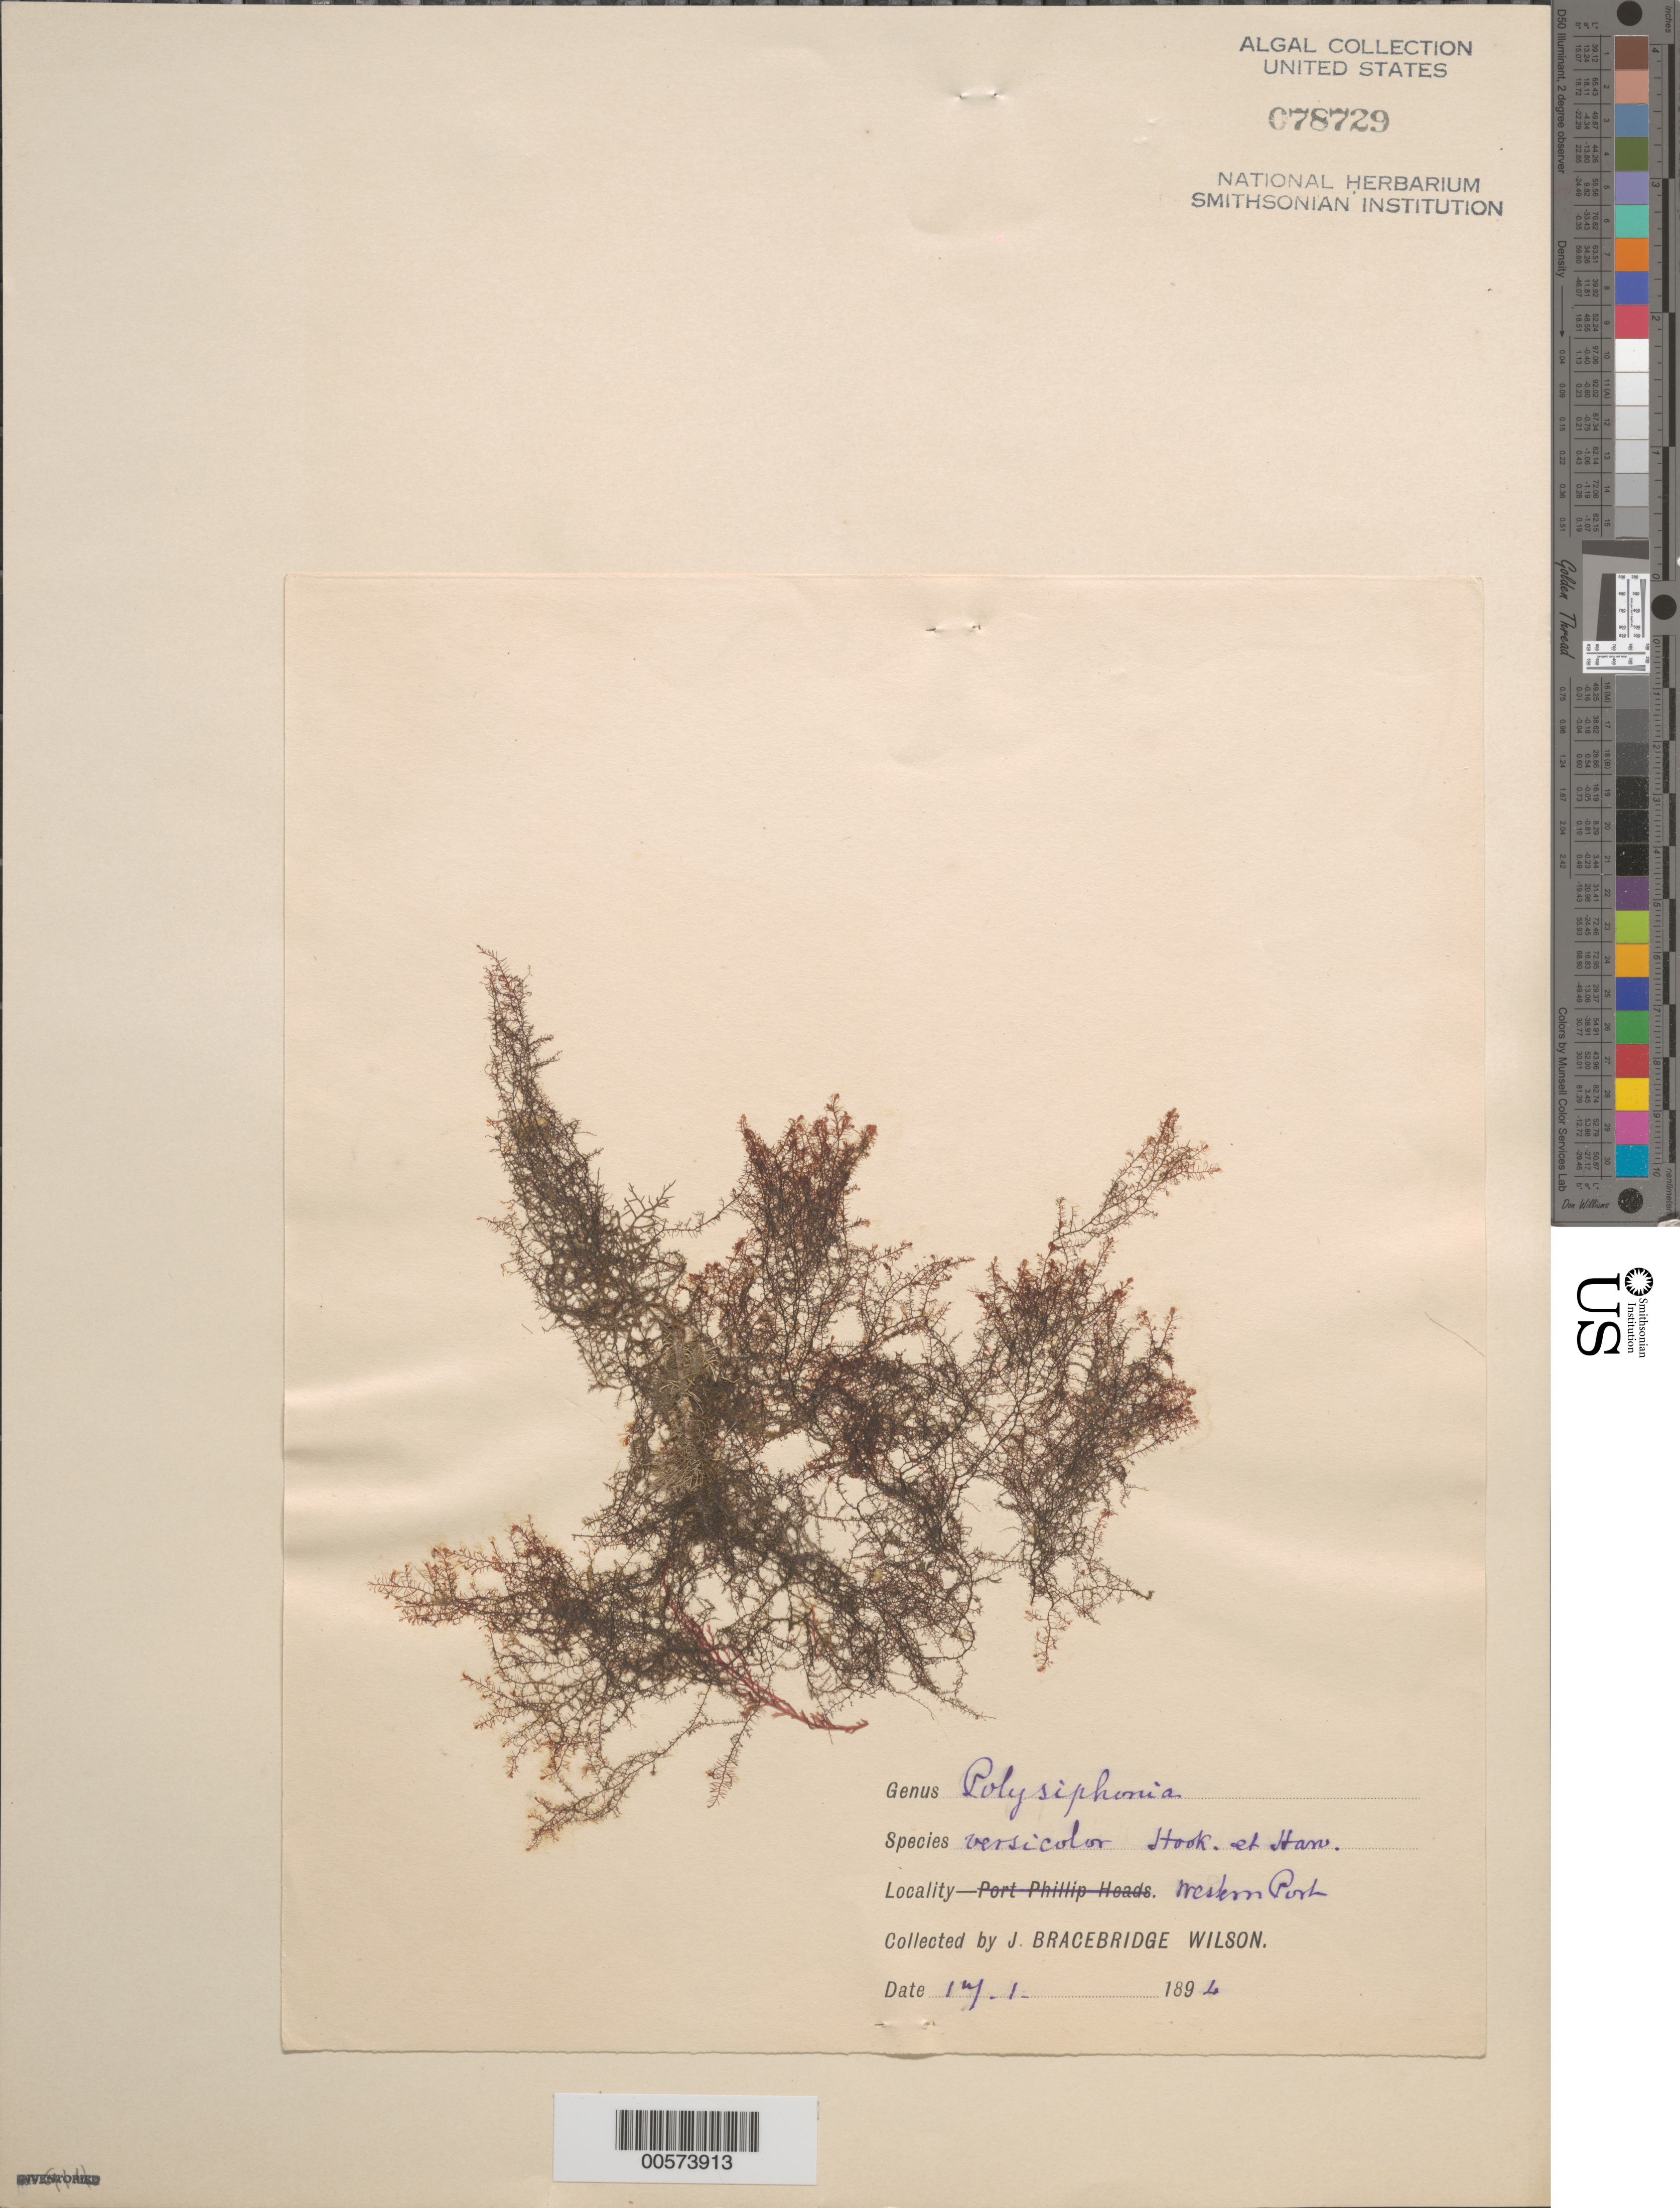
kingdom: Plantae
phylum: Rhodophyta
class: Florideophyceae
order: Ceramiales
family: Rhodomelaceae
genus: Herposiphonia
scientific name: Herposiphonia versicolor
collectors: J. B. Wilson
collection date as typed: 17 Jan 1894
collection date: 1894-01-17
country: Australia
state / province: Victoria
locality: Western Port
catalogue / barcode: US 78729